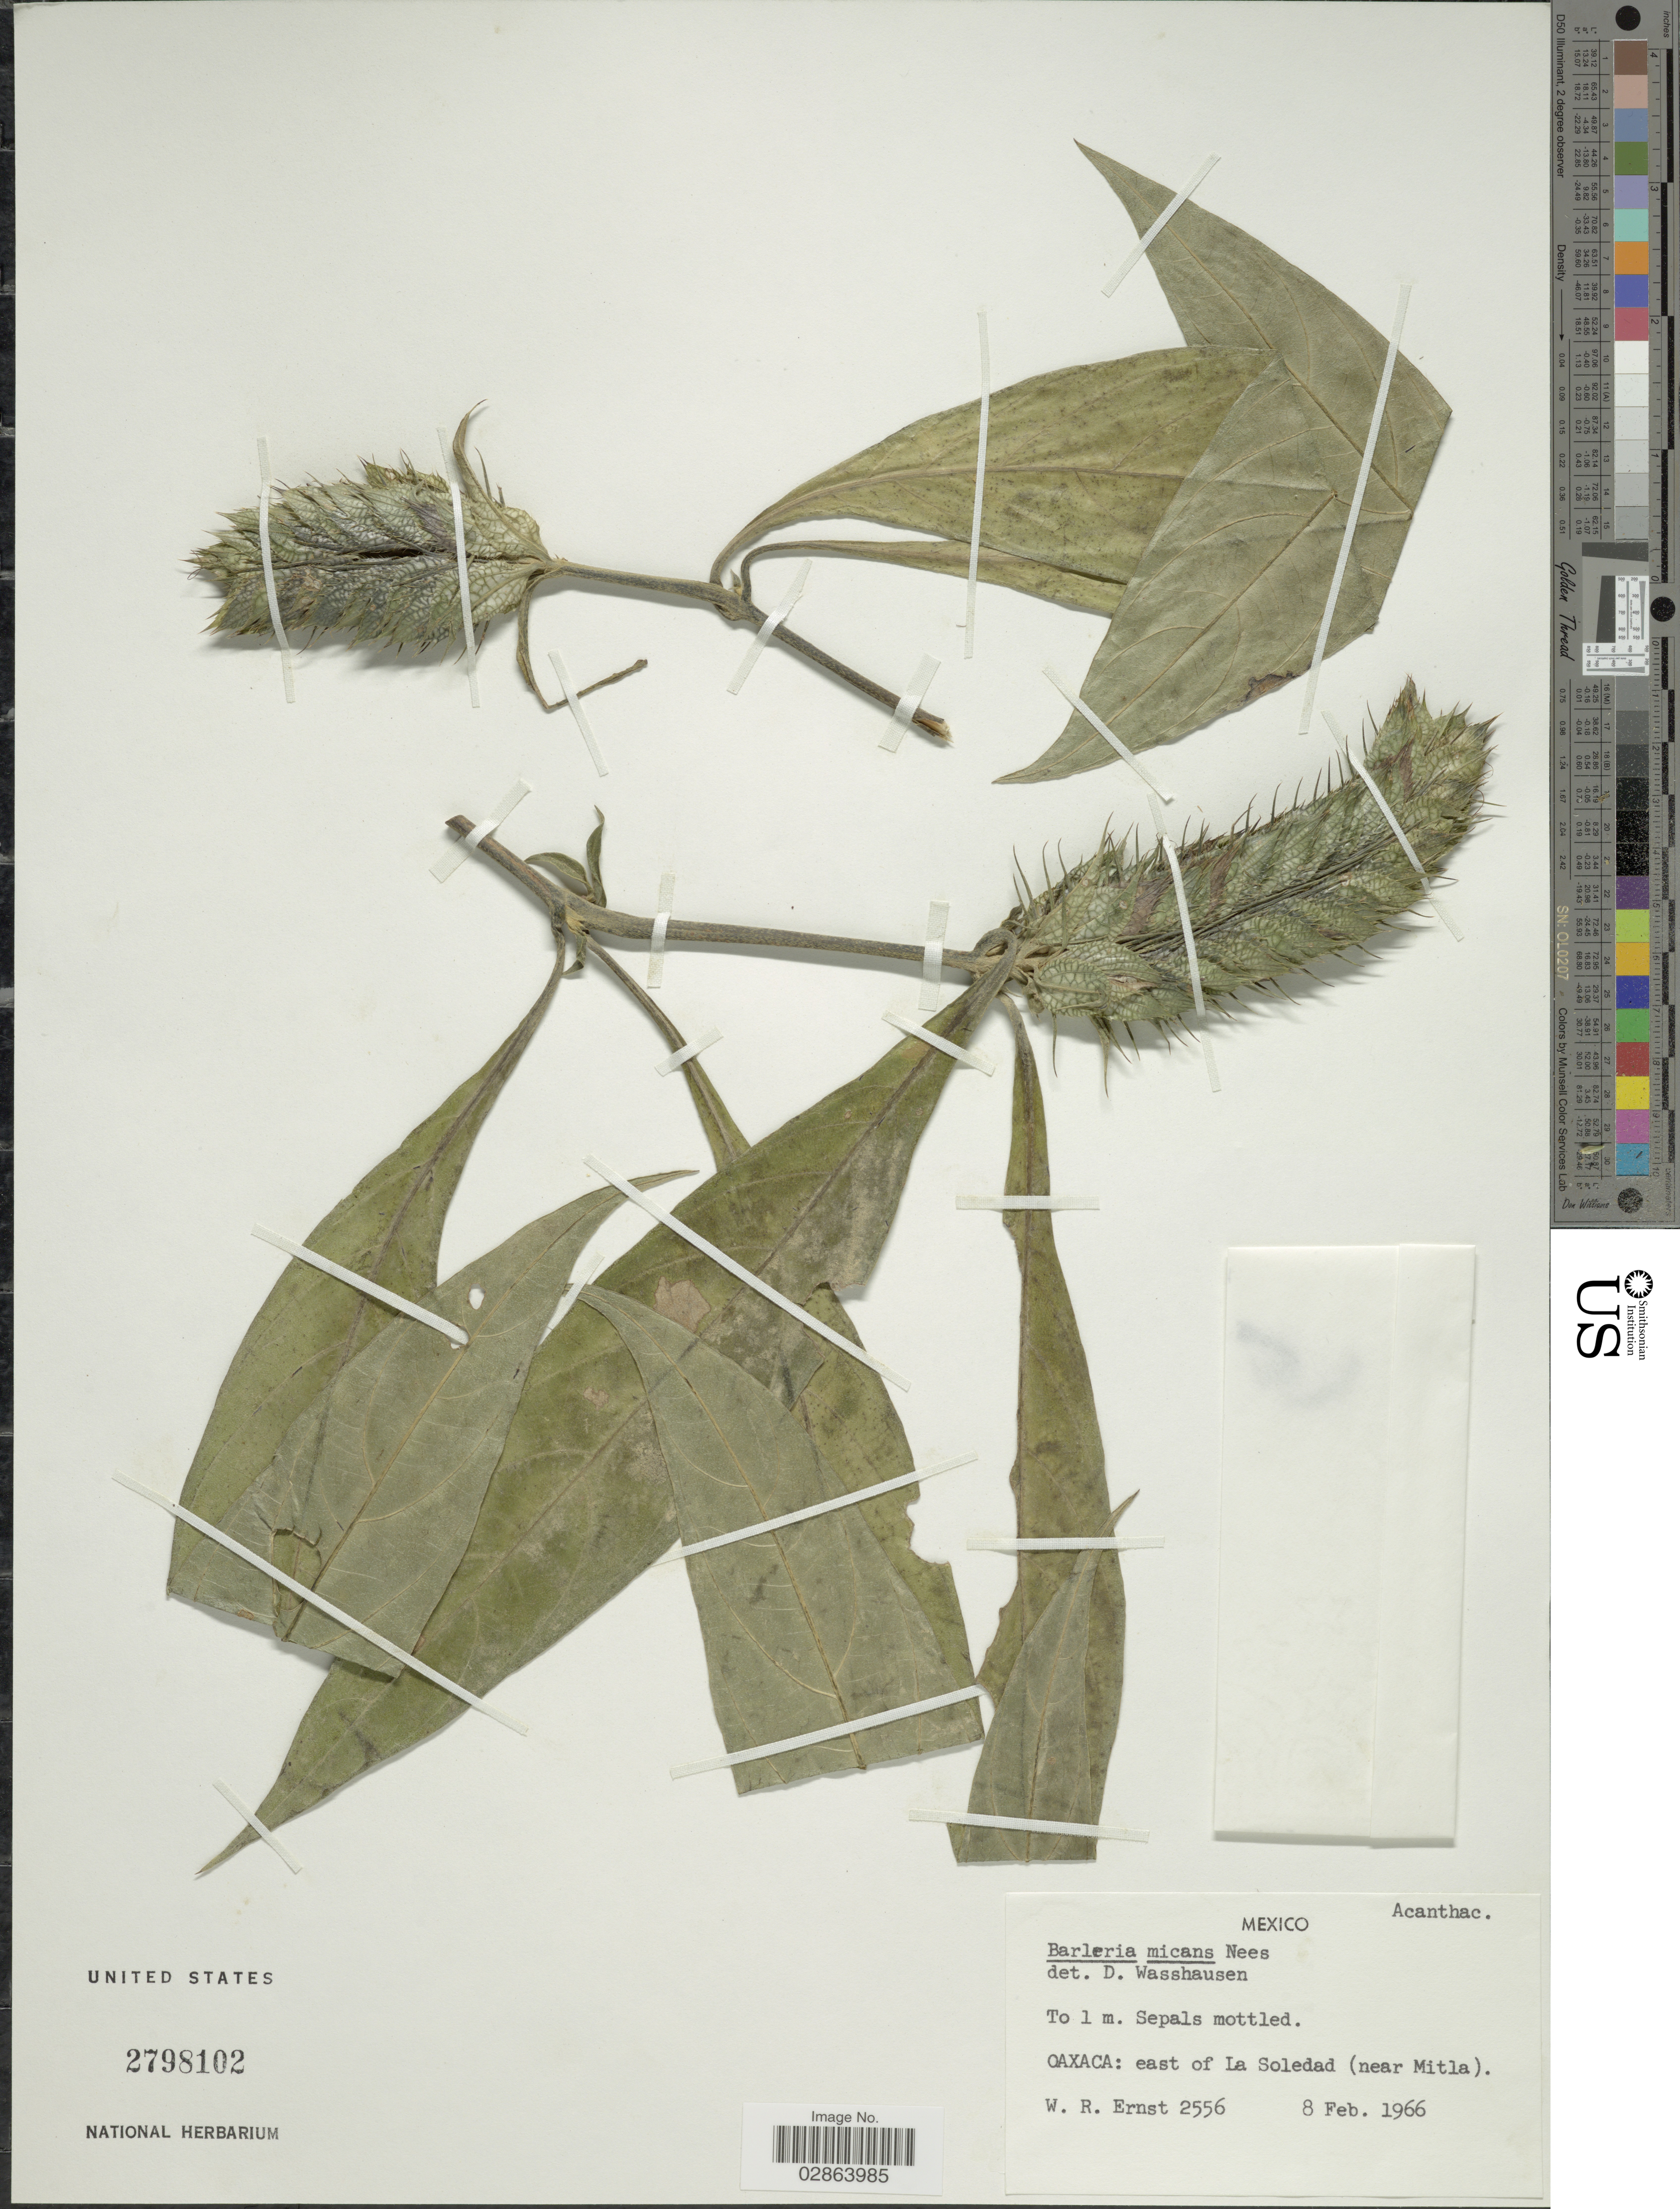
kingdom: Plantae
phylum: Tracheophyta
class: Magnoliopsida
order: Lamiales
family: Acanthaceae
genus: Barleria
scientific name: Barleria oenotheroides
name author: Dum. Cours.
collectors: W. R. Ernst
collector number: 2556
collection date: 1966-02-08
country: Mexico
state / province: Oaxaca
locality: Oaxaca: east of La Soledad (near Mitla).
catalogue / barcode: US 2798102